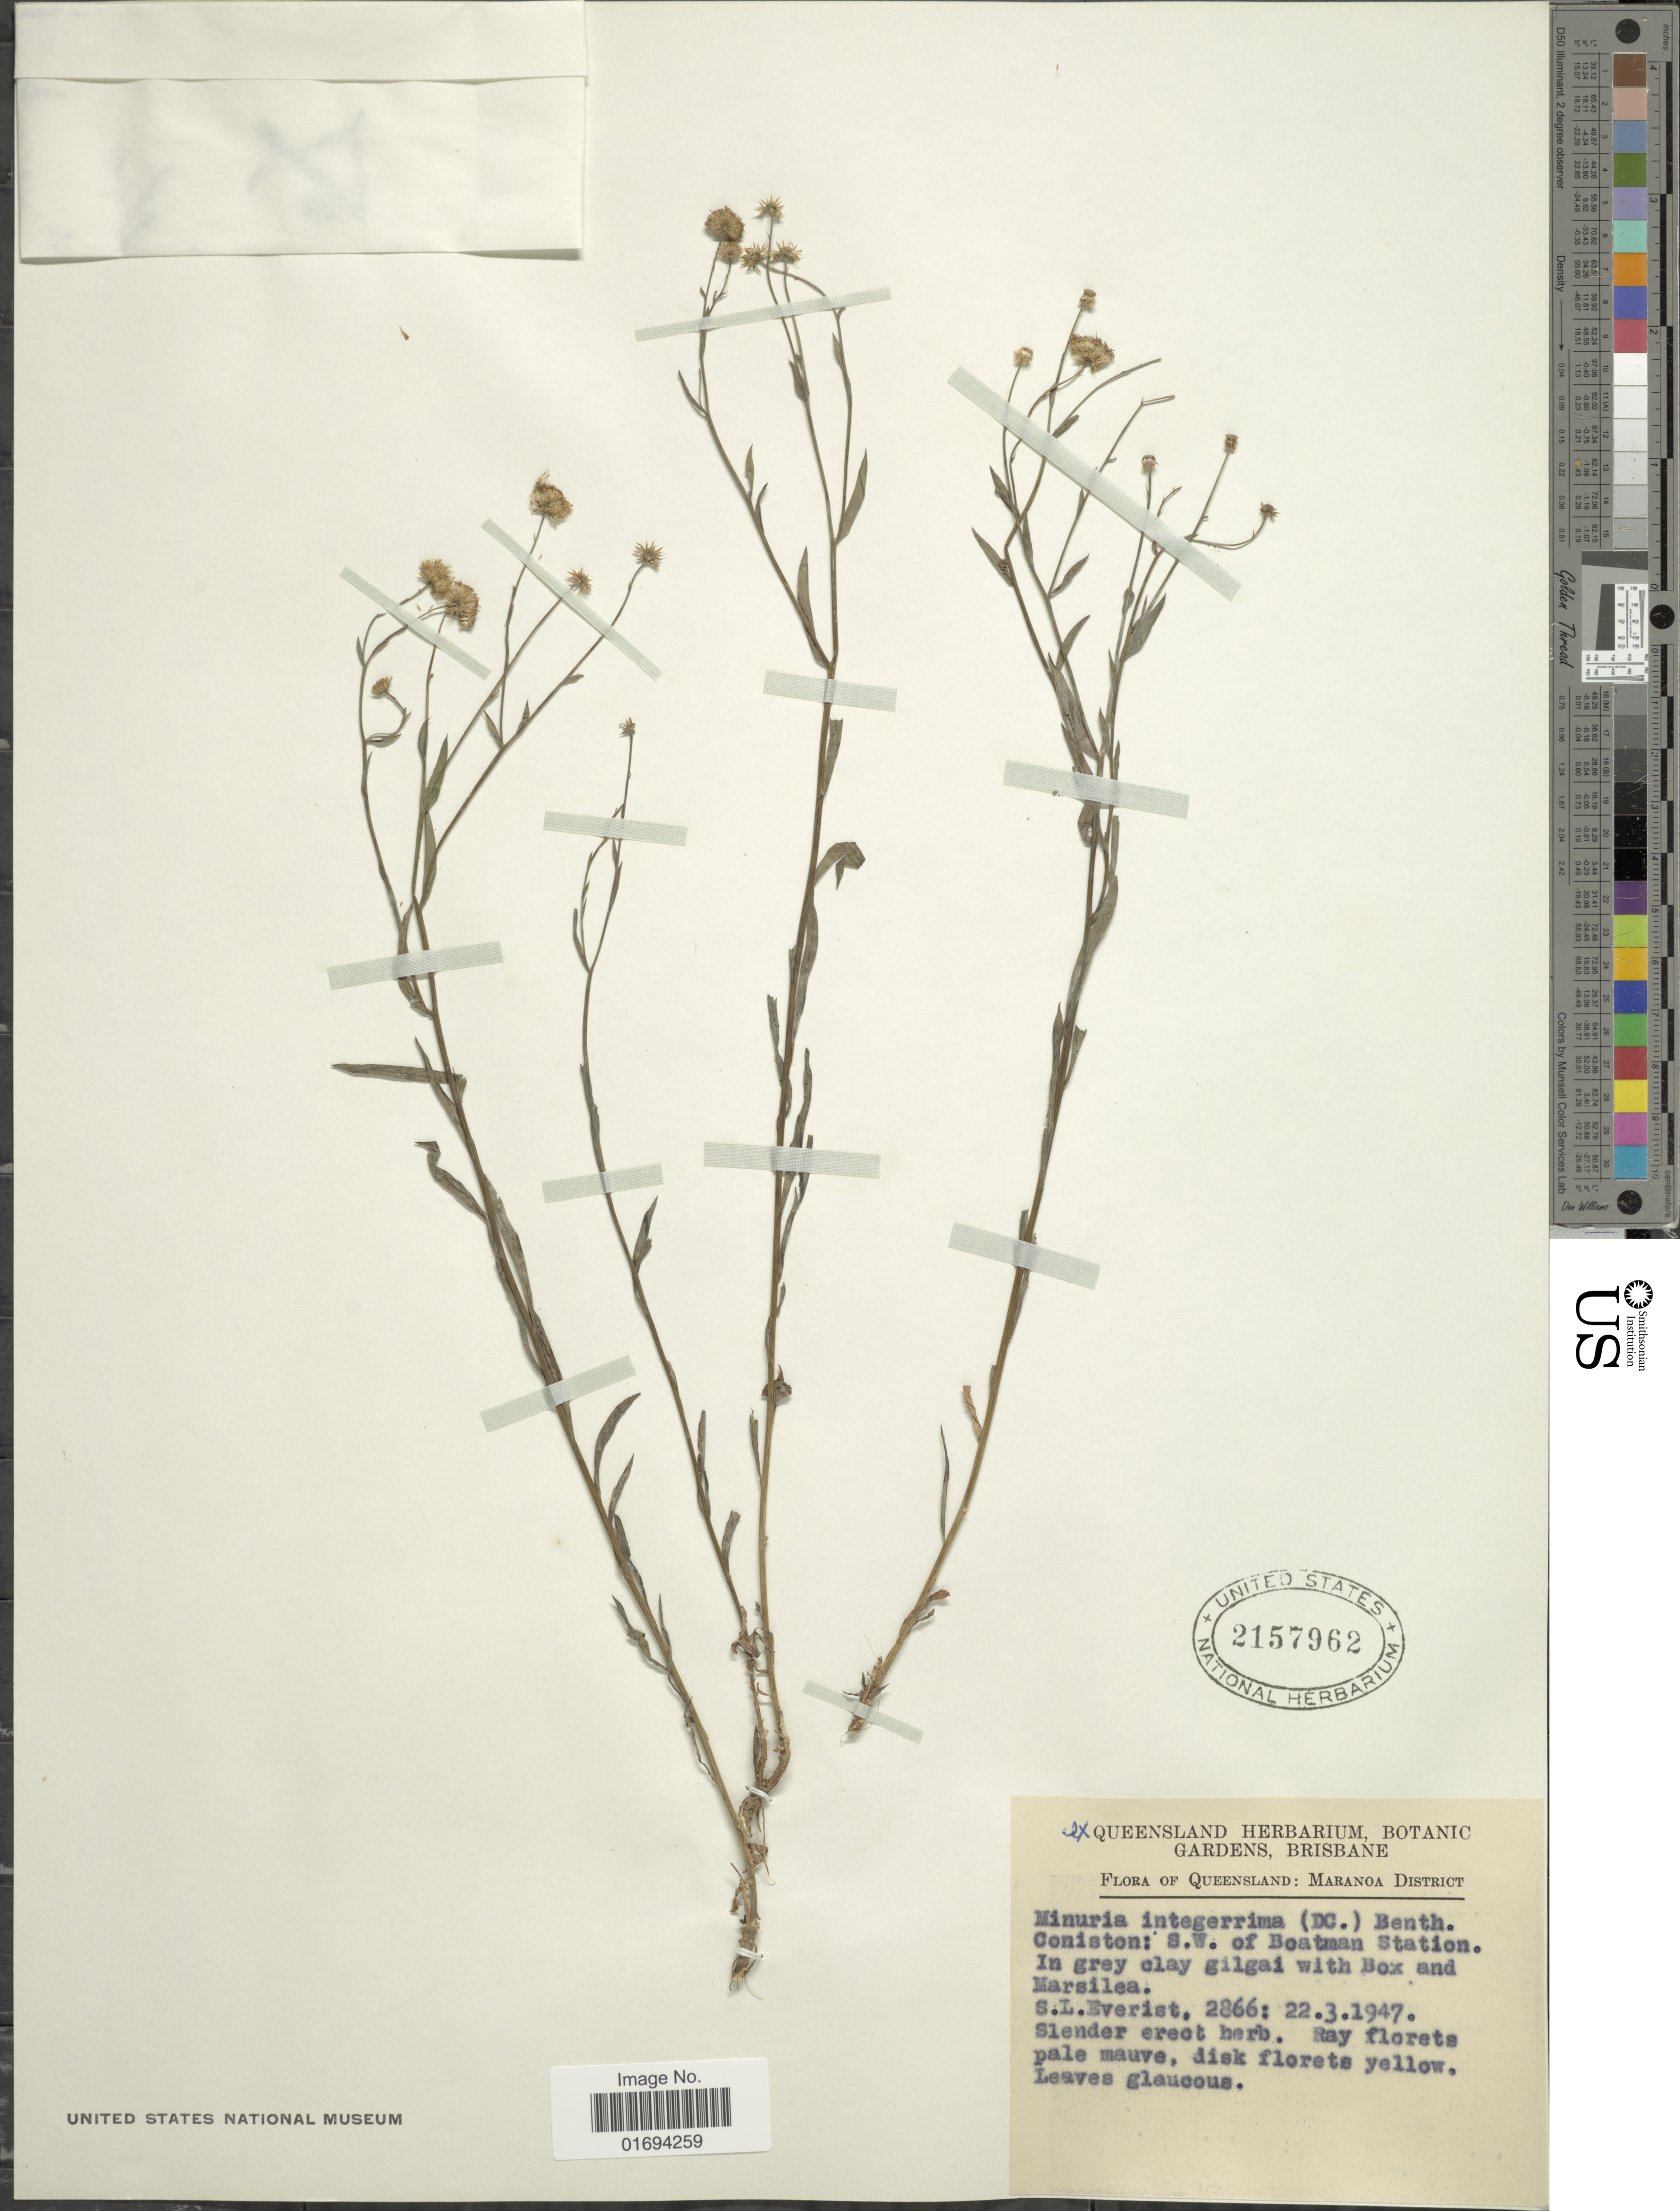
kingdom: Plantae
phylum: Tracheophyta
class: Magnoliopsida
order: Asterales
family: Asteraceae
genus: Minuria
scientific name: Minuria integerrima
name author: (DC.) Benth.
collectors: S. Everist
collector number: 2866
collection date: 1947-03-22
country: Australia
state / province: Queensland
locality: Maranoa District, Coniston: S. W. of Boatman Station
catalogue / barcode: US 2157962